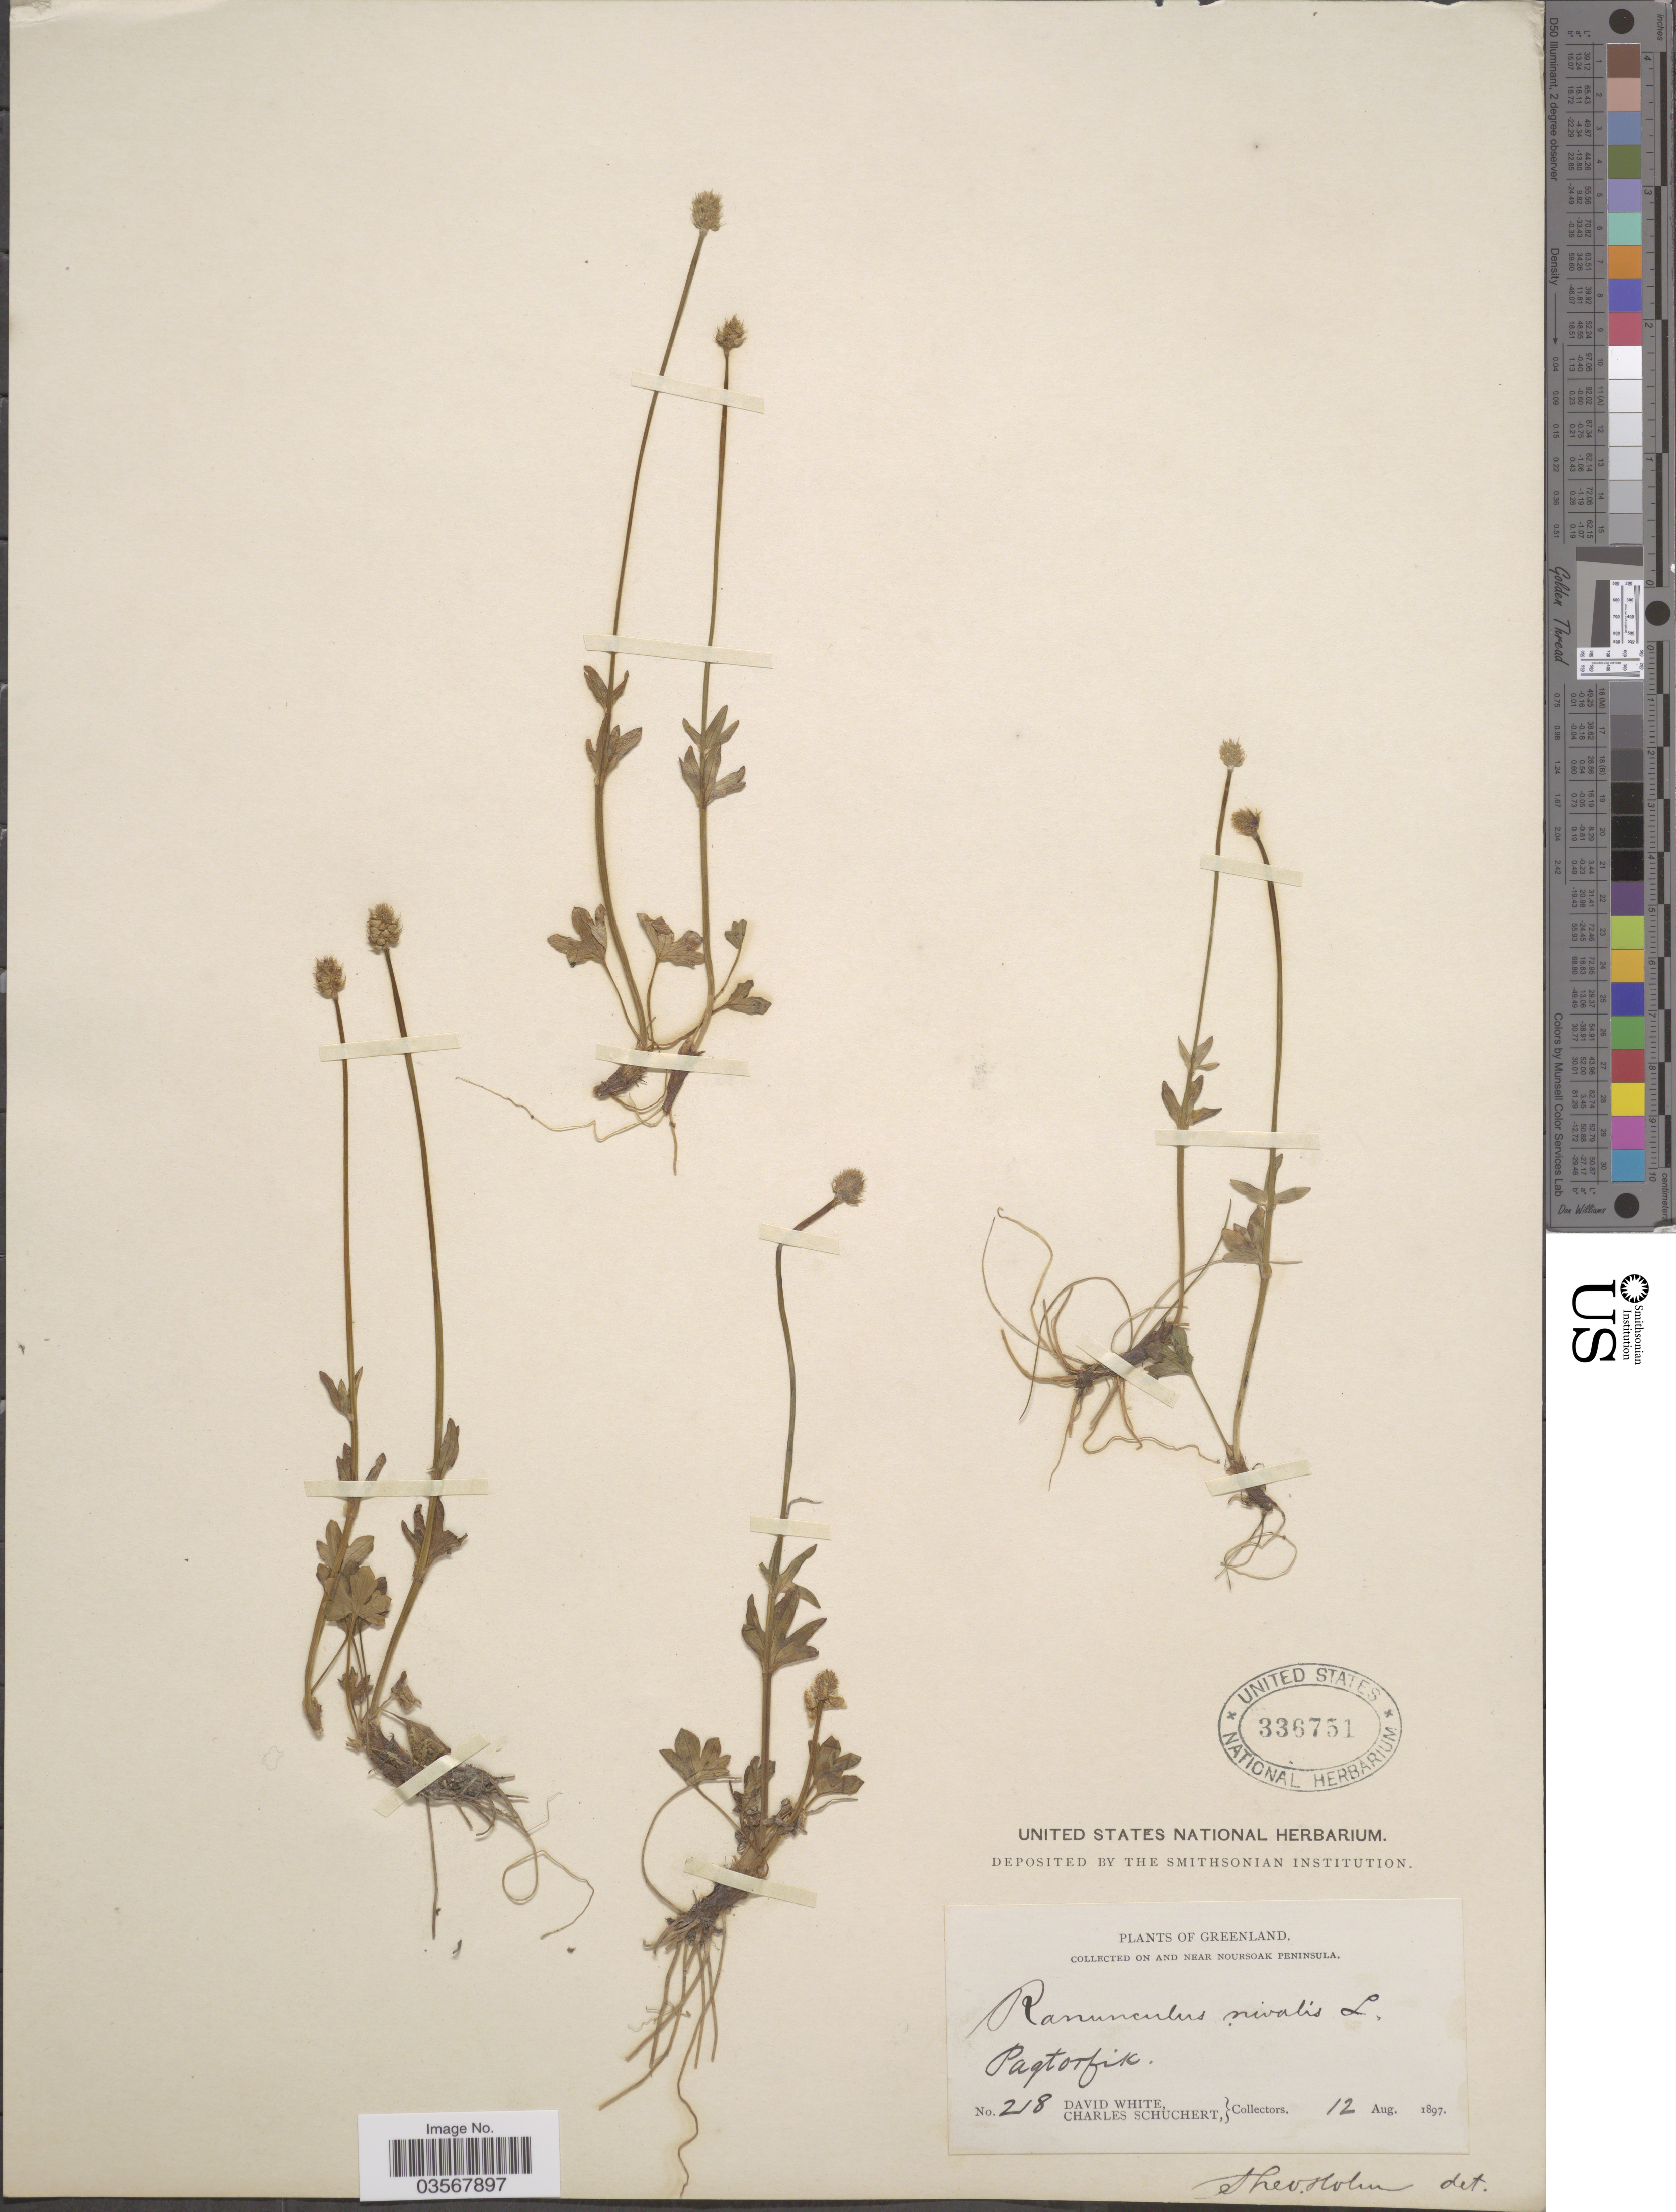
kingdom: Plantae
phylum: Tracheophyta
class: Magnoliopsida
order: Ranunculales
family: Ranunculaceae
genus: Ranunculus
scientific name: Ranunculus nivalis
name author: L.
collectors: D. White & C. Schuchert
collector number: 218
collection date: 1897-08-12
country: Greenland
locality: On and near Noursoak Peninsula. Paqtorfik.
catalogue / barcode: US 336751